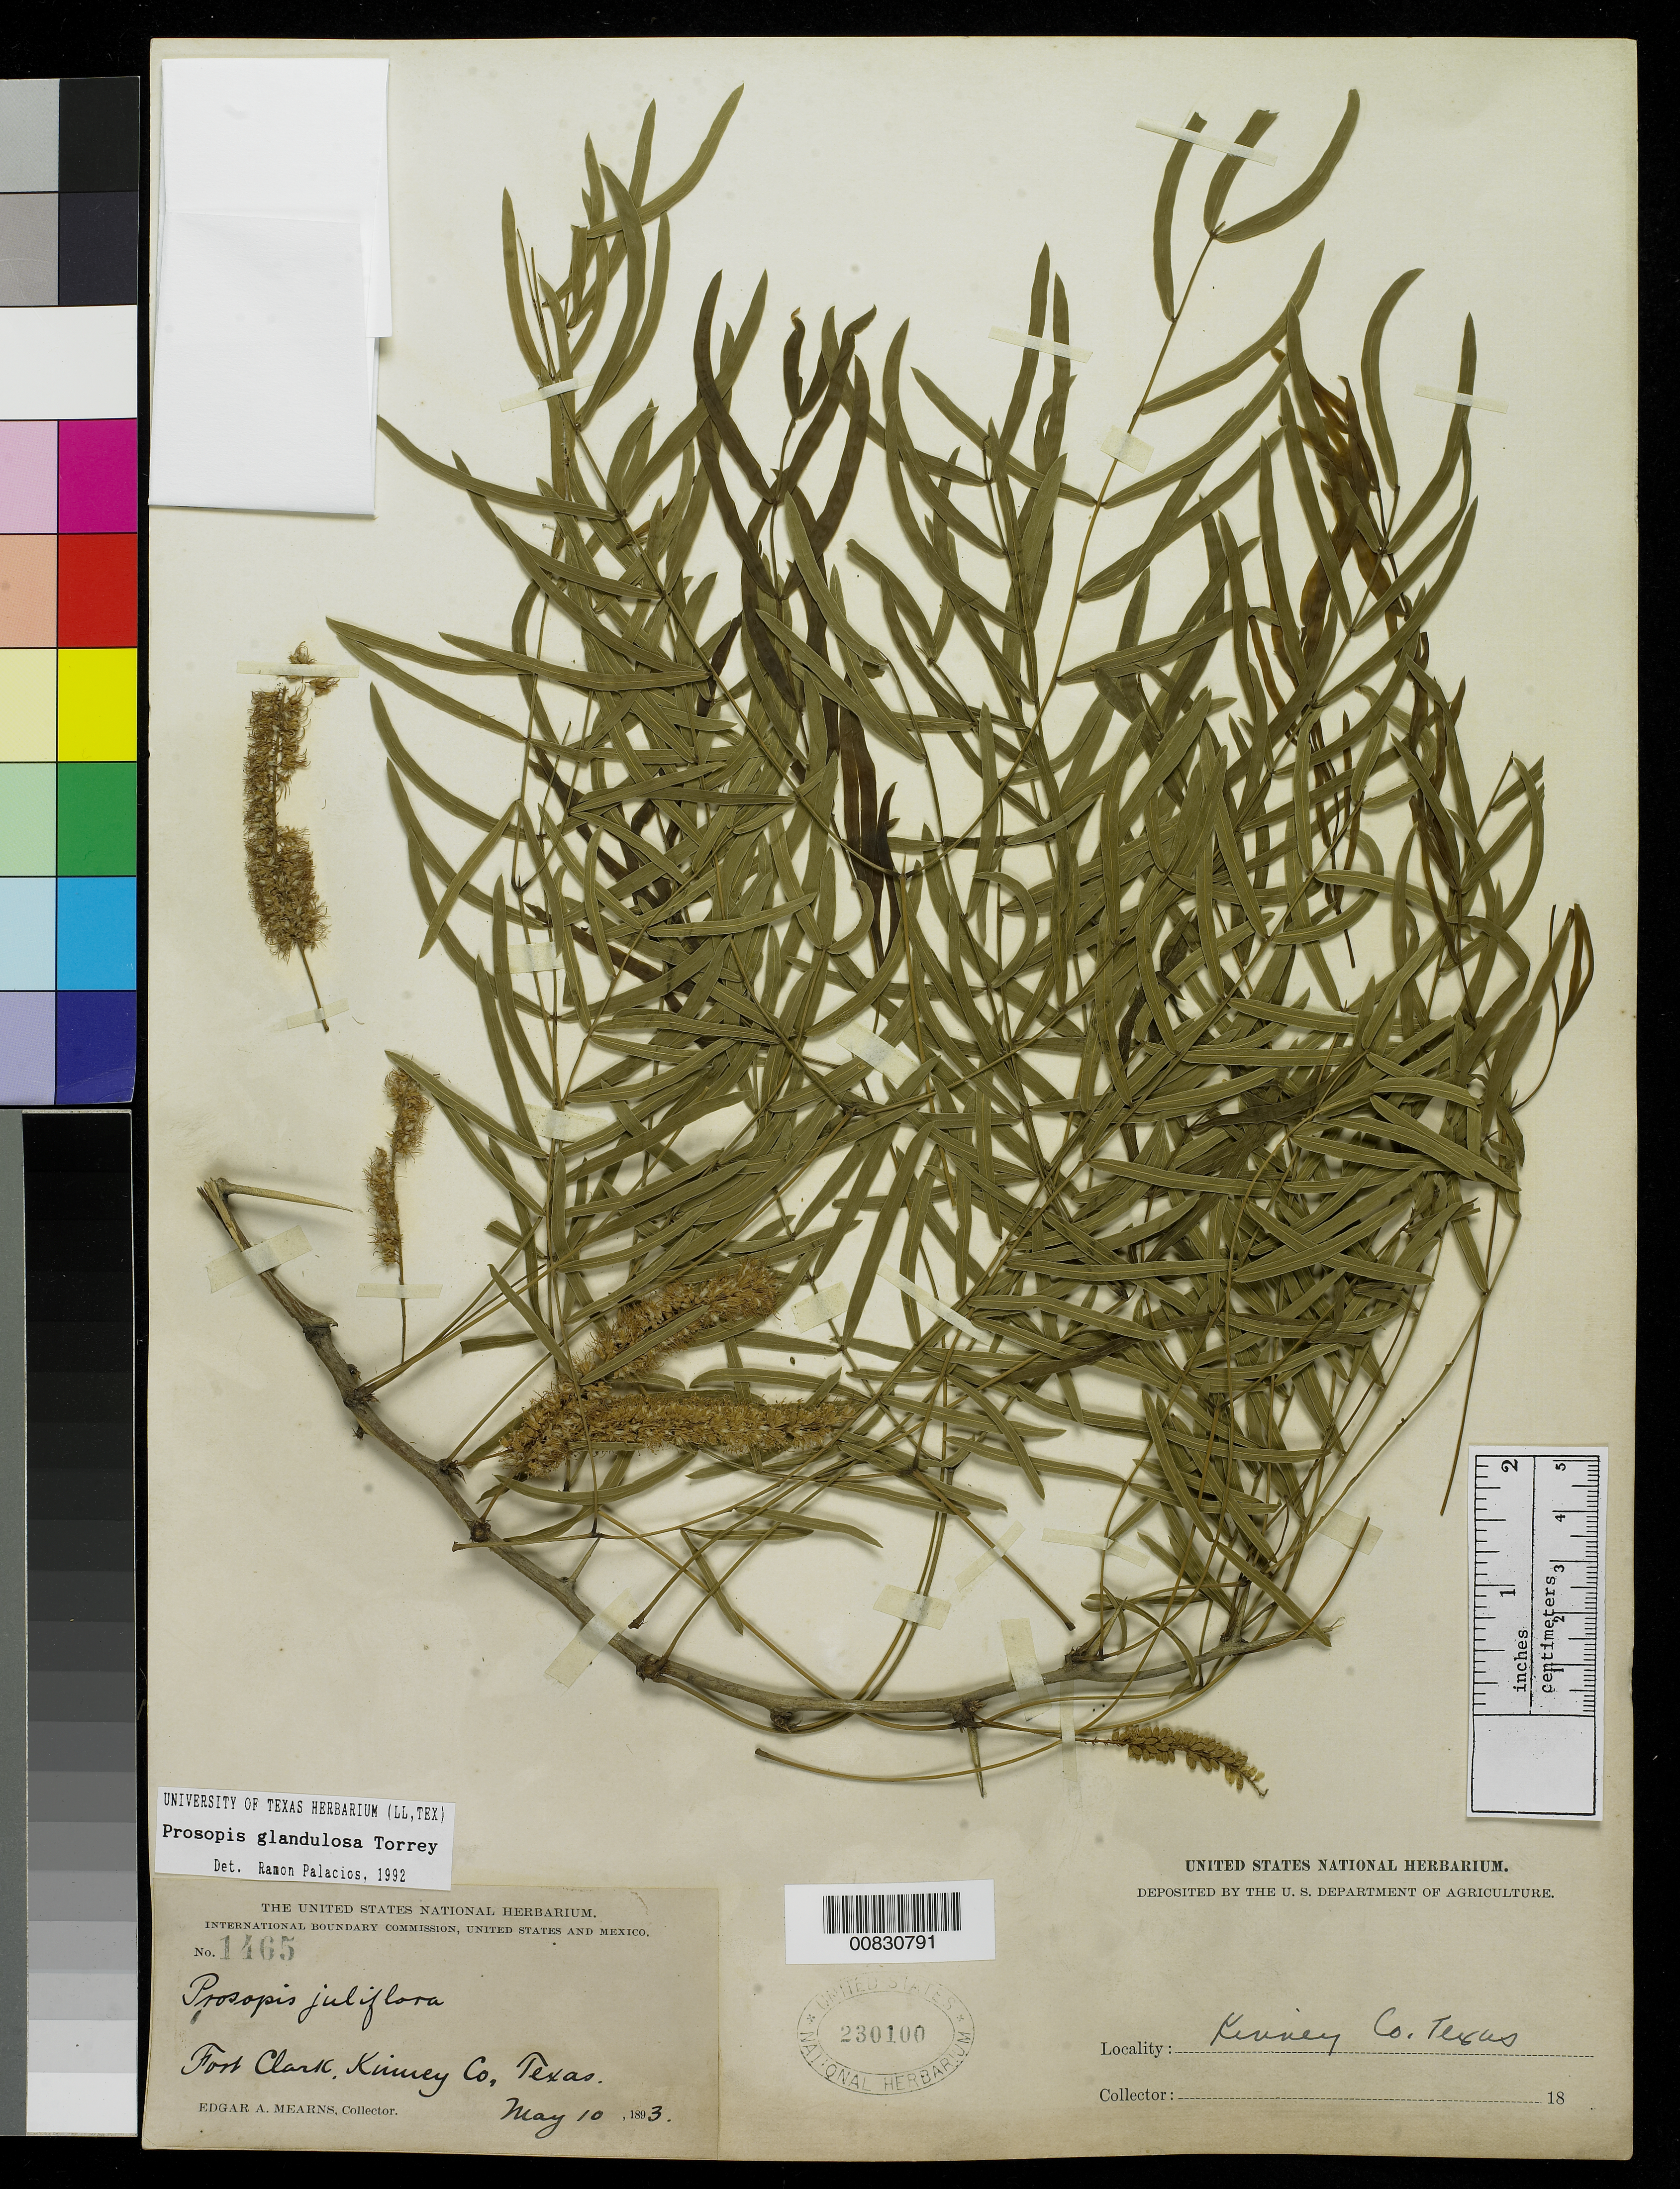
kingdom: Plantae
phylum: Tracheophyta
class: Magnoliopsida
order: Fabales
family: Fabaceae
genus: Neltuma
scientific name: Neltuma glandulosa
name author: (Torr.) Britton & Rose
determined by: Strong, Mark T., (BOT), Smithsonian Institution - National Museum of Natural History (UNITED STATES)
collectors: E. A. Mearns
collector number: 1465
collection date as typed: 10 May 1893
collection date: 1893-05-10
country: United States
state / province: Texas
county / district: Kinney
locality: Fort Clark, Kinney County, Texas.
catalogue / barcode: US 230100